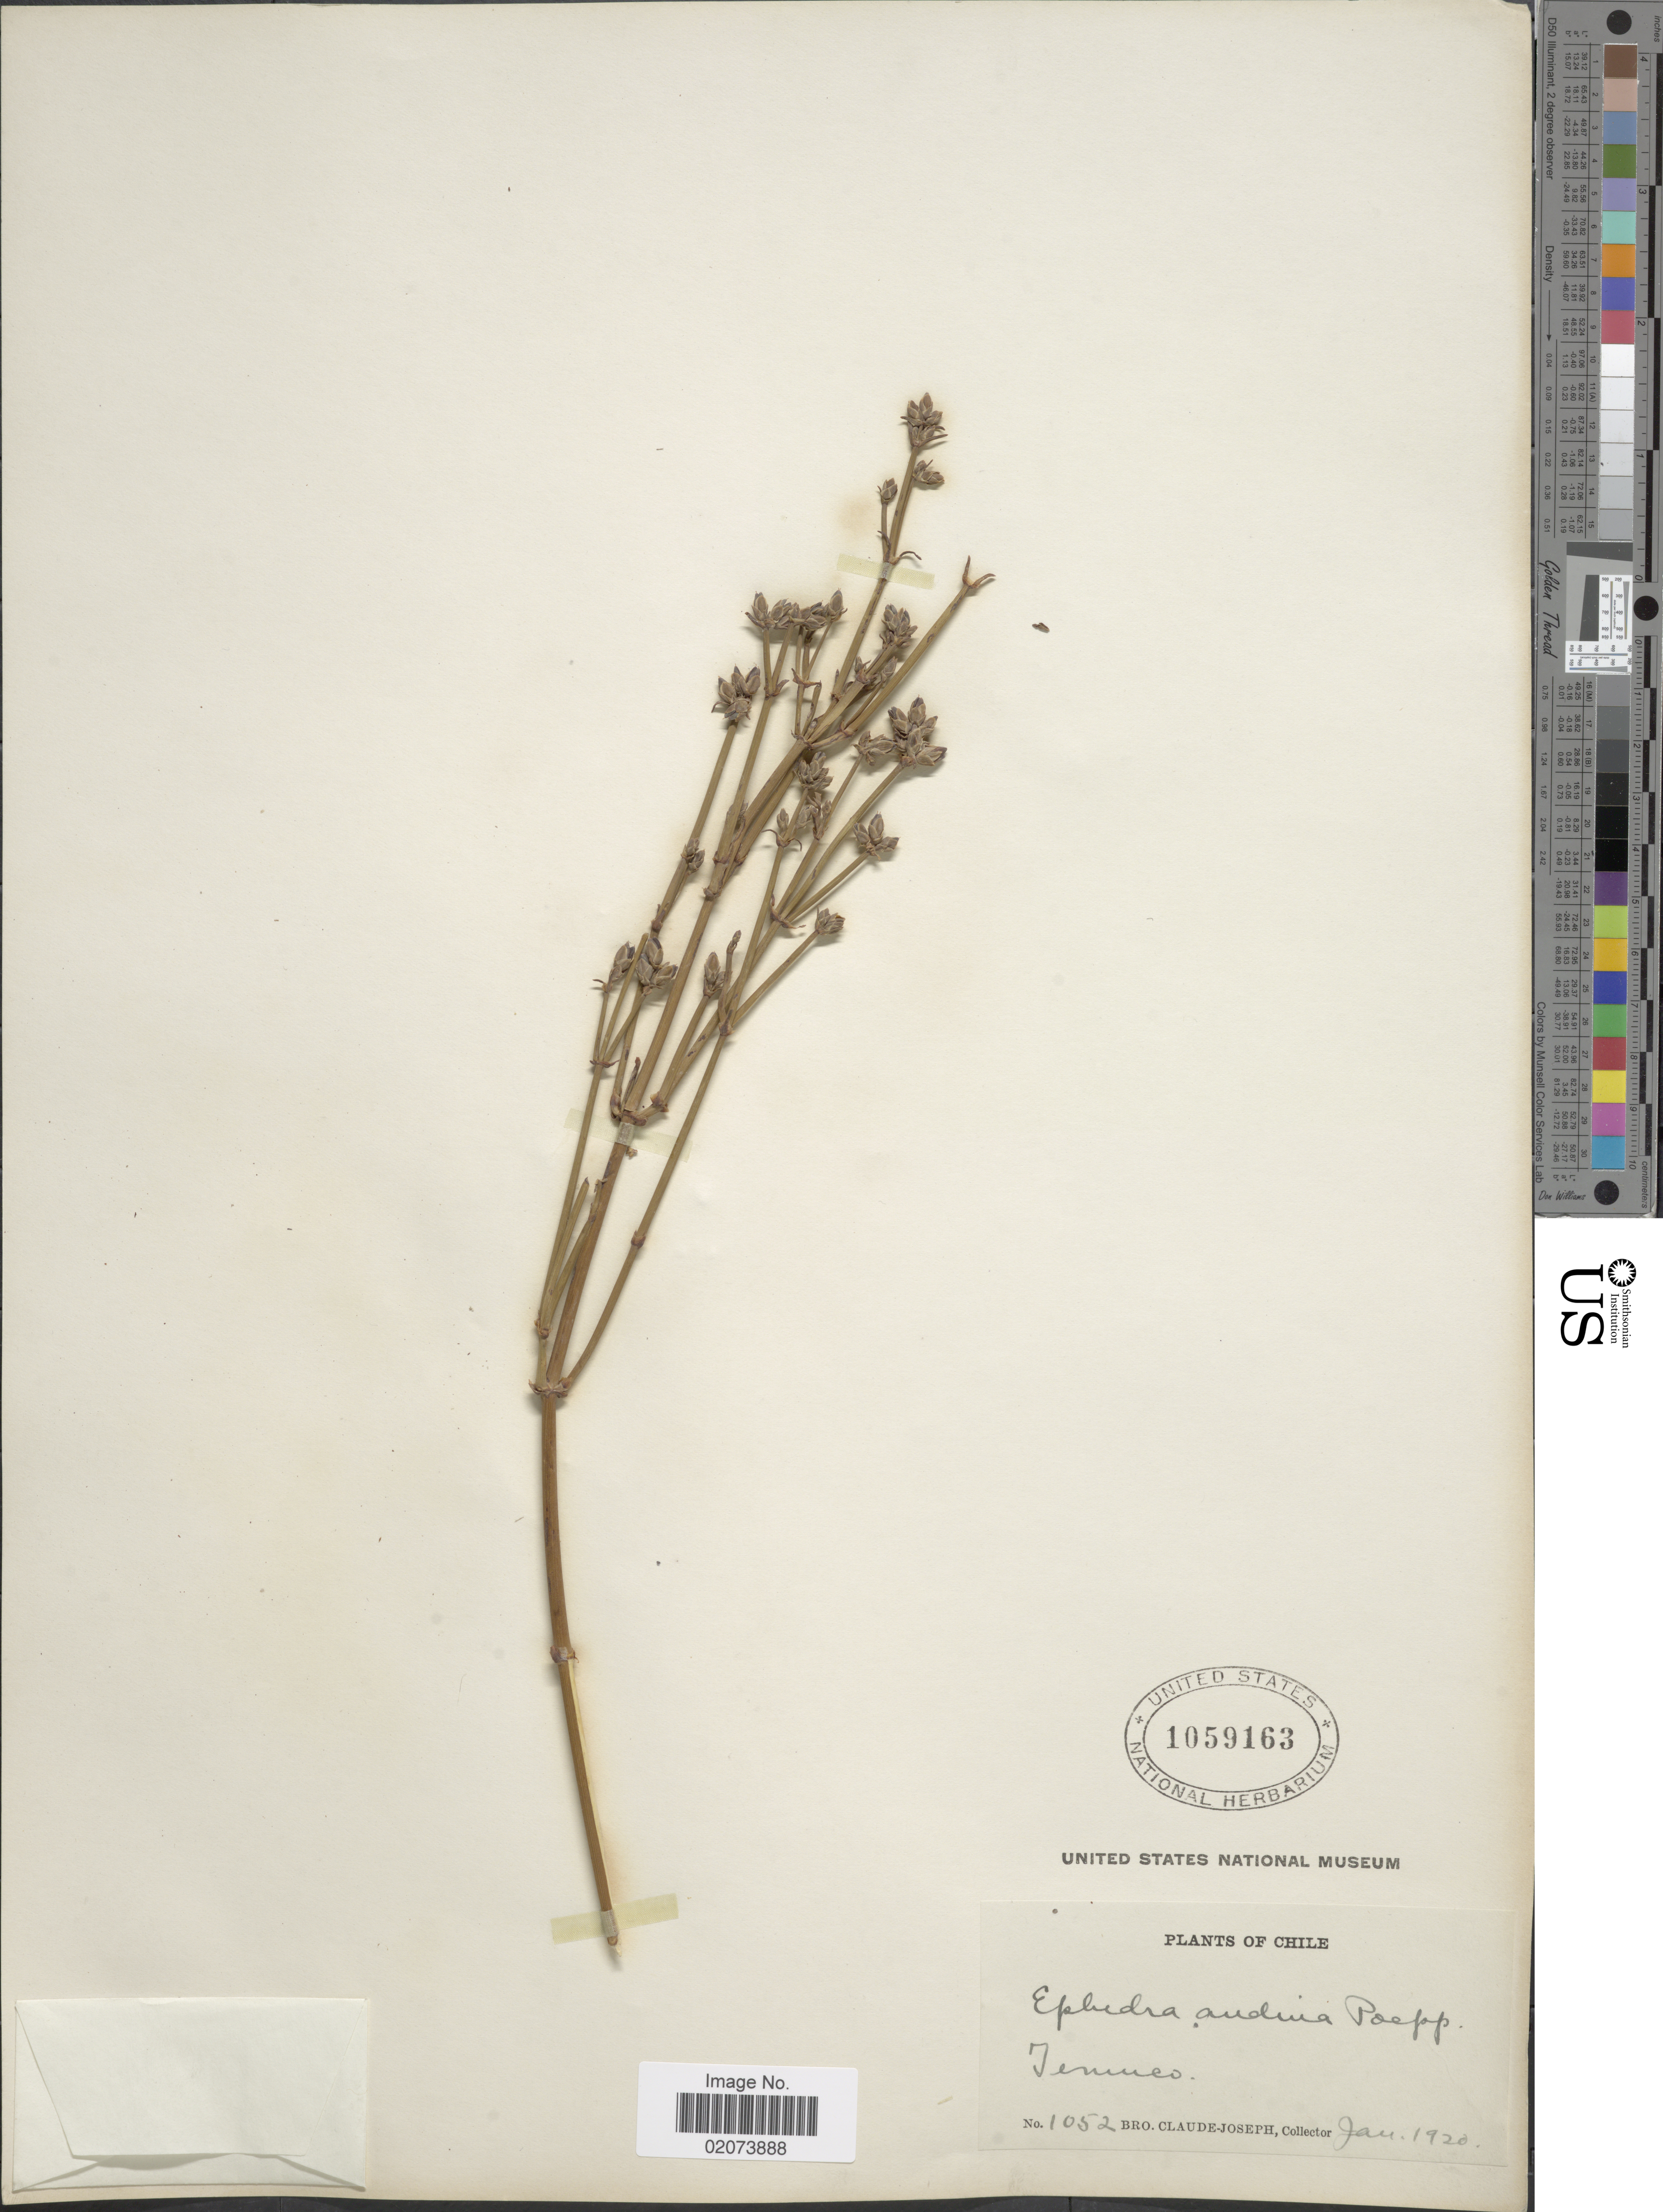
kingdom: Plantae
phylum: Tracheophyta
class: Gnetopsida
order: Ephedrales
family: Ephedraceae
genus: Ephedra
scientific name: Ephedra chilensis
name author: C. Presl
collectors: Bro. Claude-Joseph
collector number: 1052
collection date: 1920-01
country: Chile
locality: Jenuco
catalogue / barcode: US 1059163